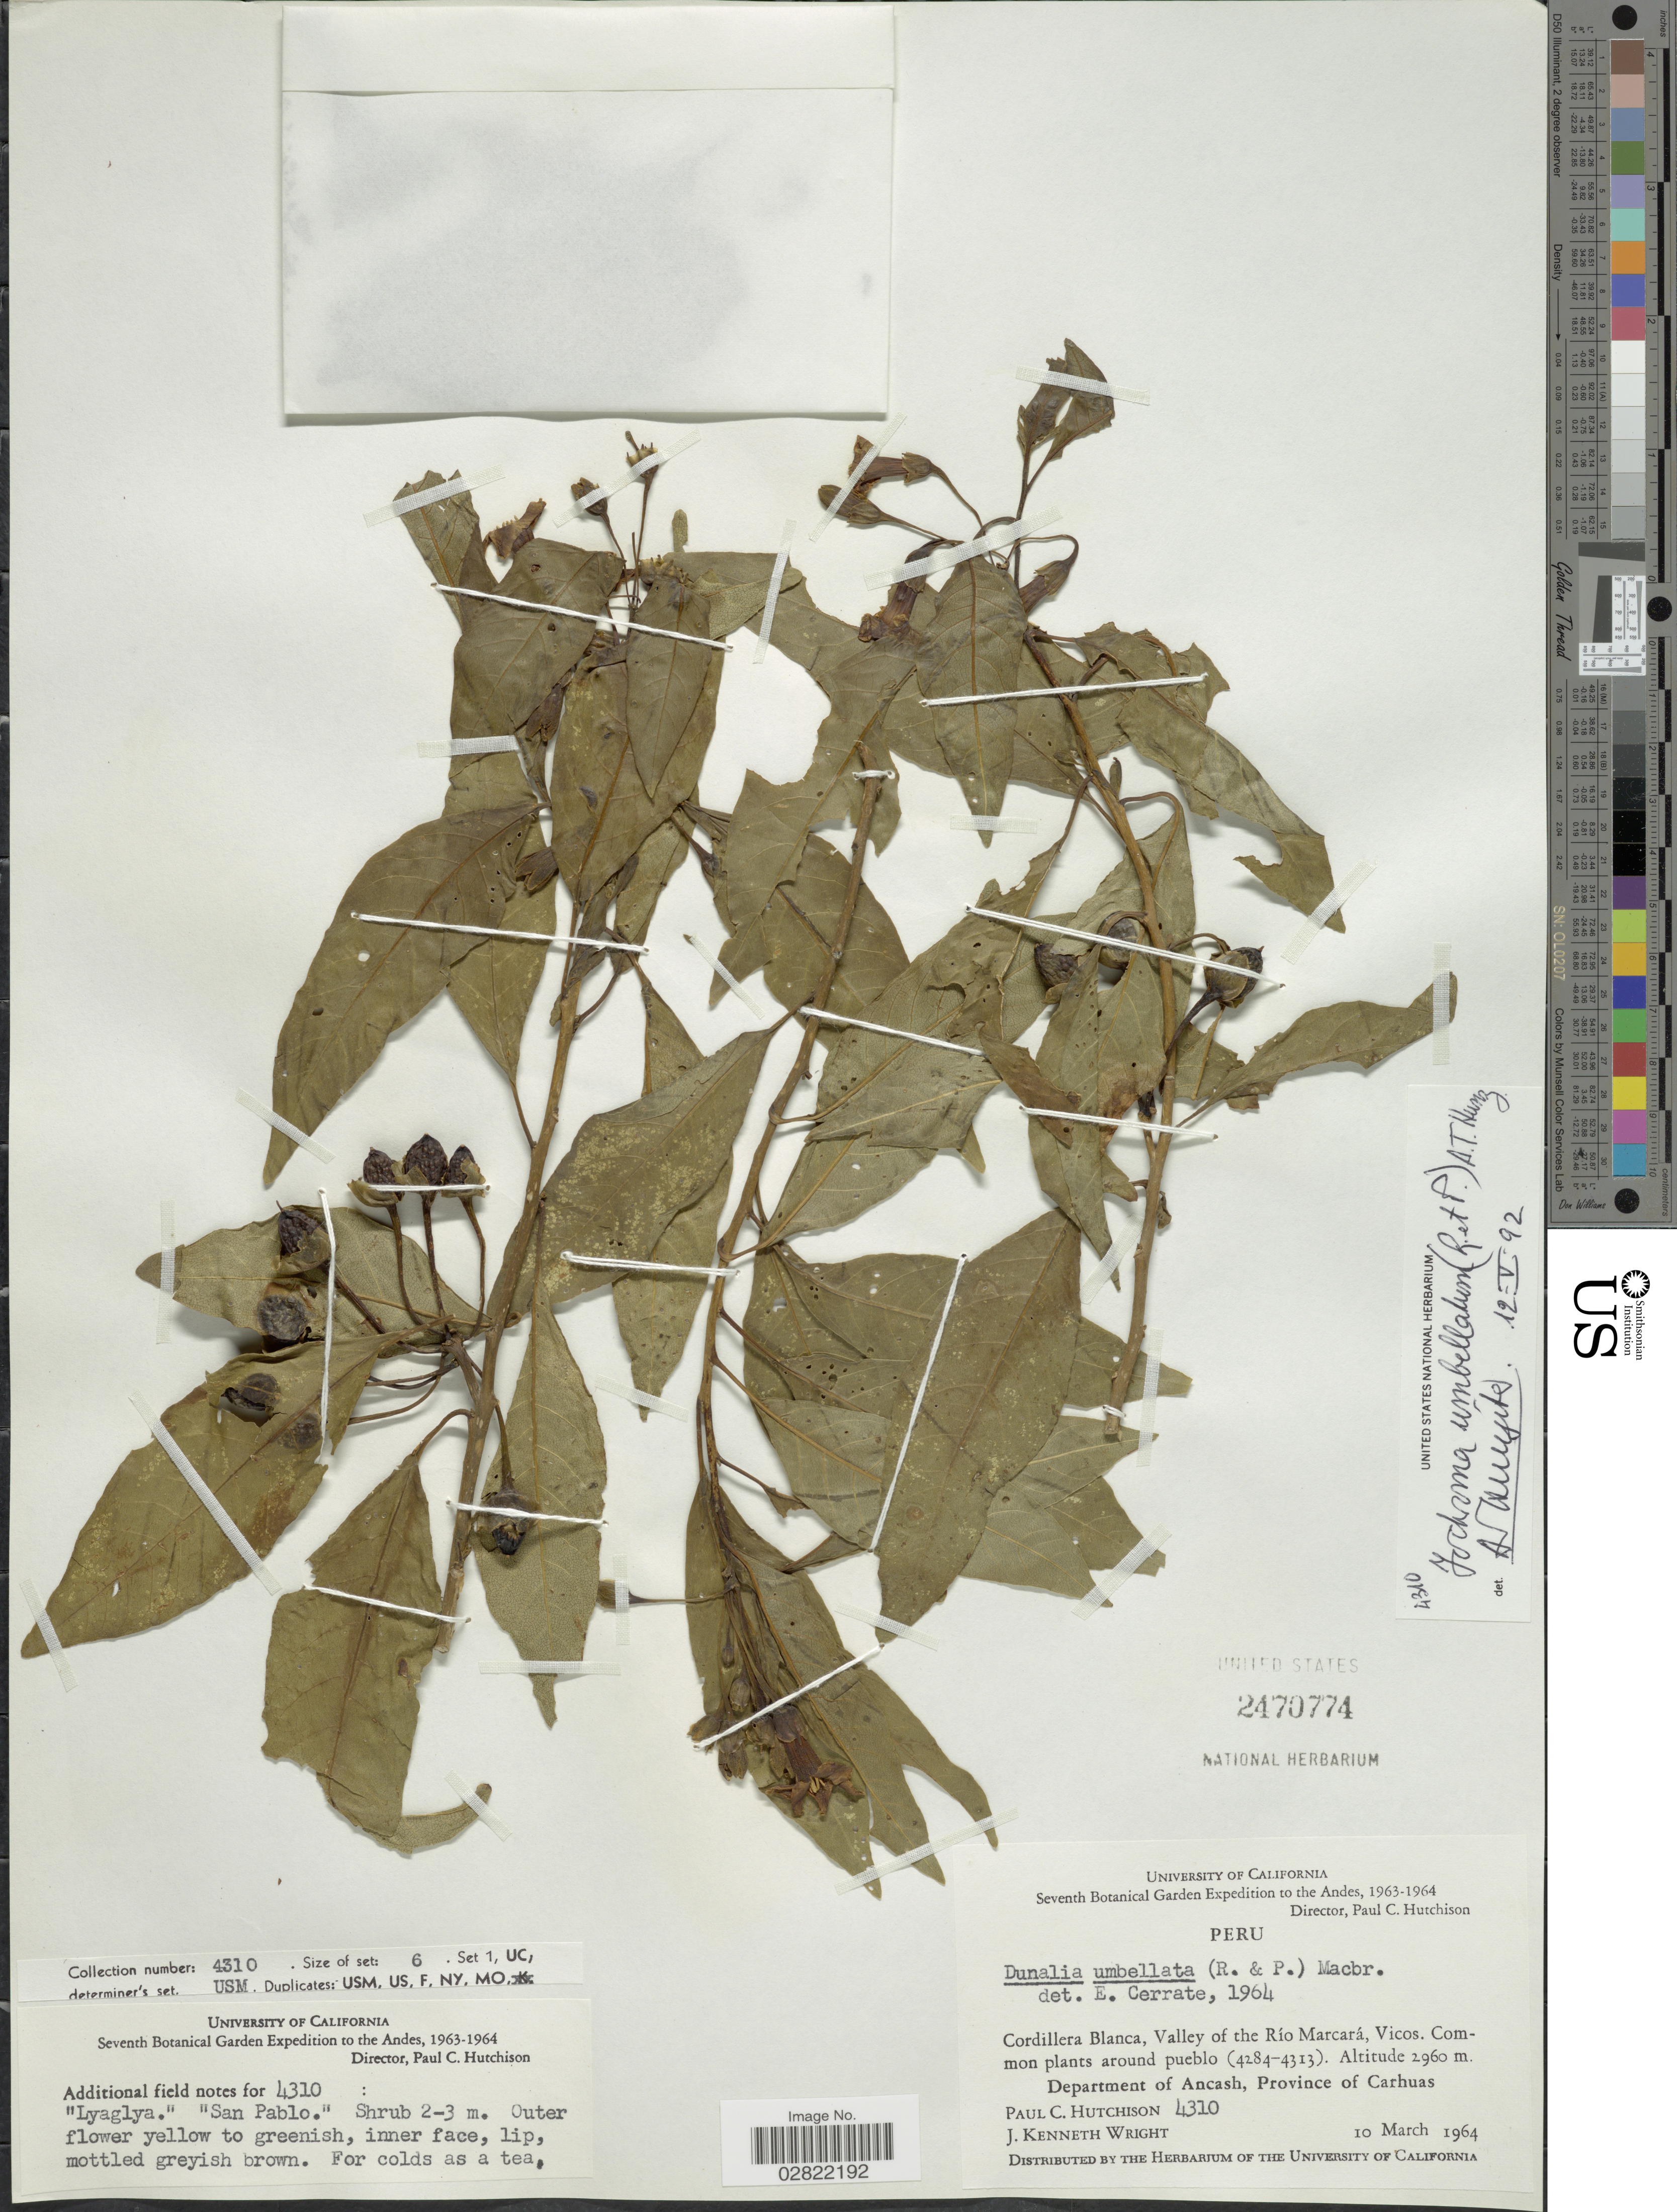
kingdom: Plantae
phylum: Tracheophyta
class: Magnoliopsida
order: Solanales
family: Solanaceae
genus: Iochroma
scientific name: Iochroma umbellatum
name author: (Ruiz & Pav.) Hunziker ex D'Arcy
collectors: P. C. Hutchison & J. K. Wright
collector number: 4310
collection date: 1964-03-10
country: Peru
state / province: Ancash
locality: Cordillera Blanca, Valley of the Río Marcará, Vicos, Common plants around pueblo, Department of Ancash, Province of Carhuas. Andes.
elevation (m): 2960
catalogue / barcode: US 2470774